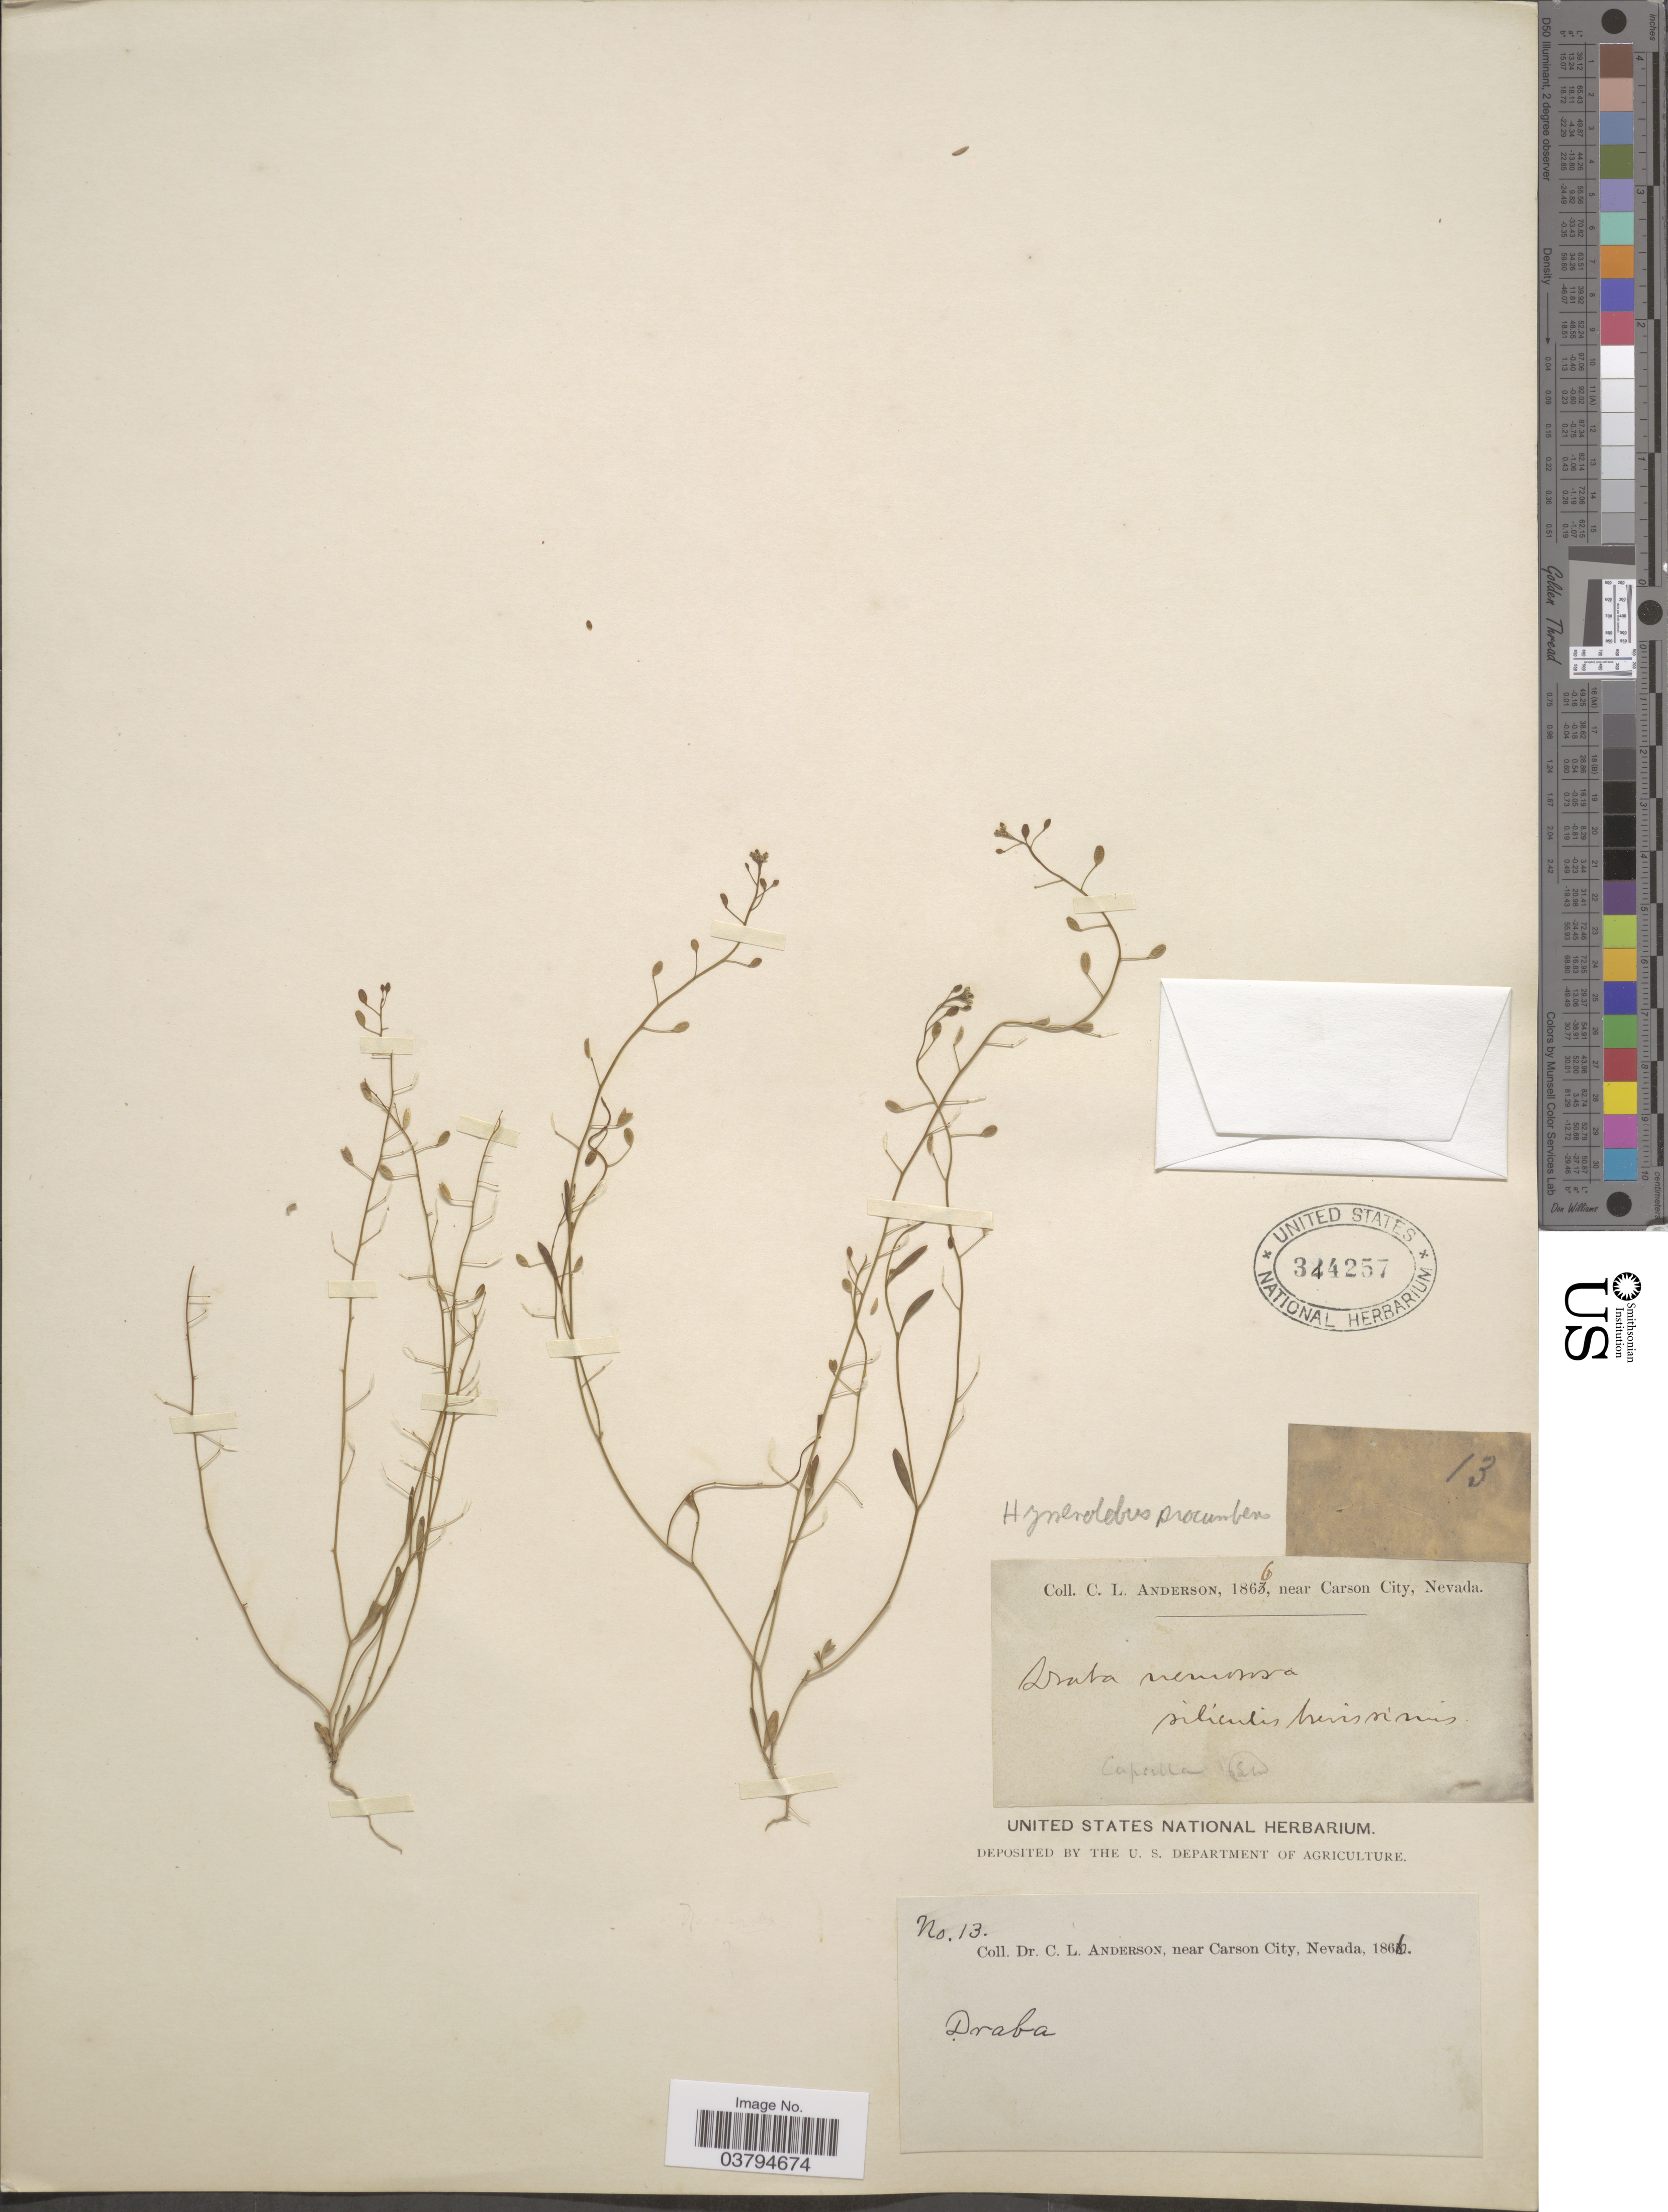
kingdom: Plantae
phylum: Tracheophyta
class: Magnoliopsida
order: Brassicales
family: Brassicaceae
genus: Hornungia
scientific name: Hornungia procumbens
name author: (L.) Hayek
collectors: C. L. Anderson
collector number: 13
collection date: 1866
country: United States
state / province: Nevada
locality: Near Carson City.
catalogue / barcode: US 344257